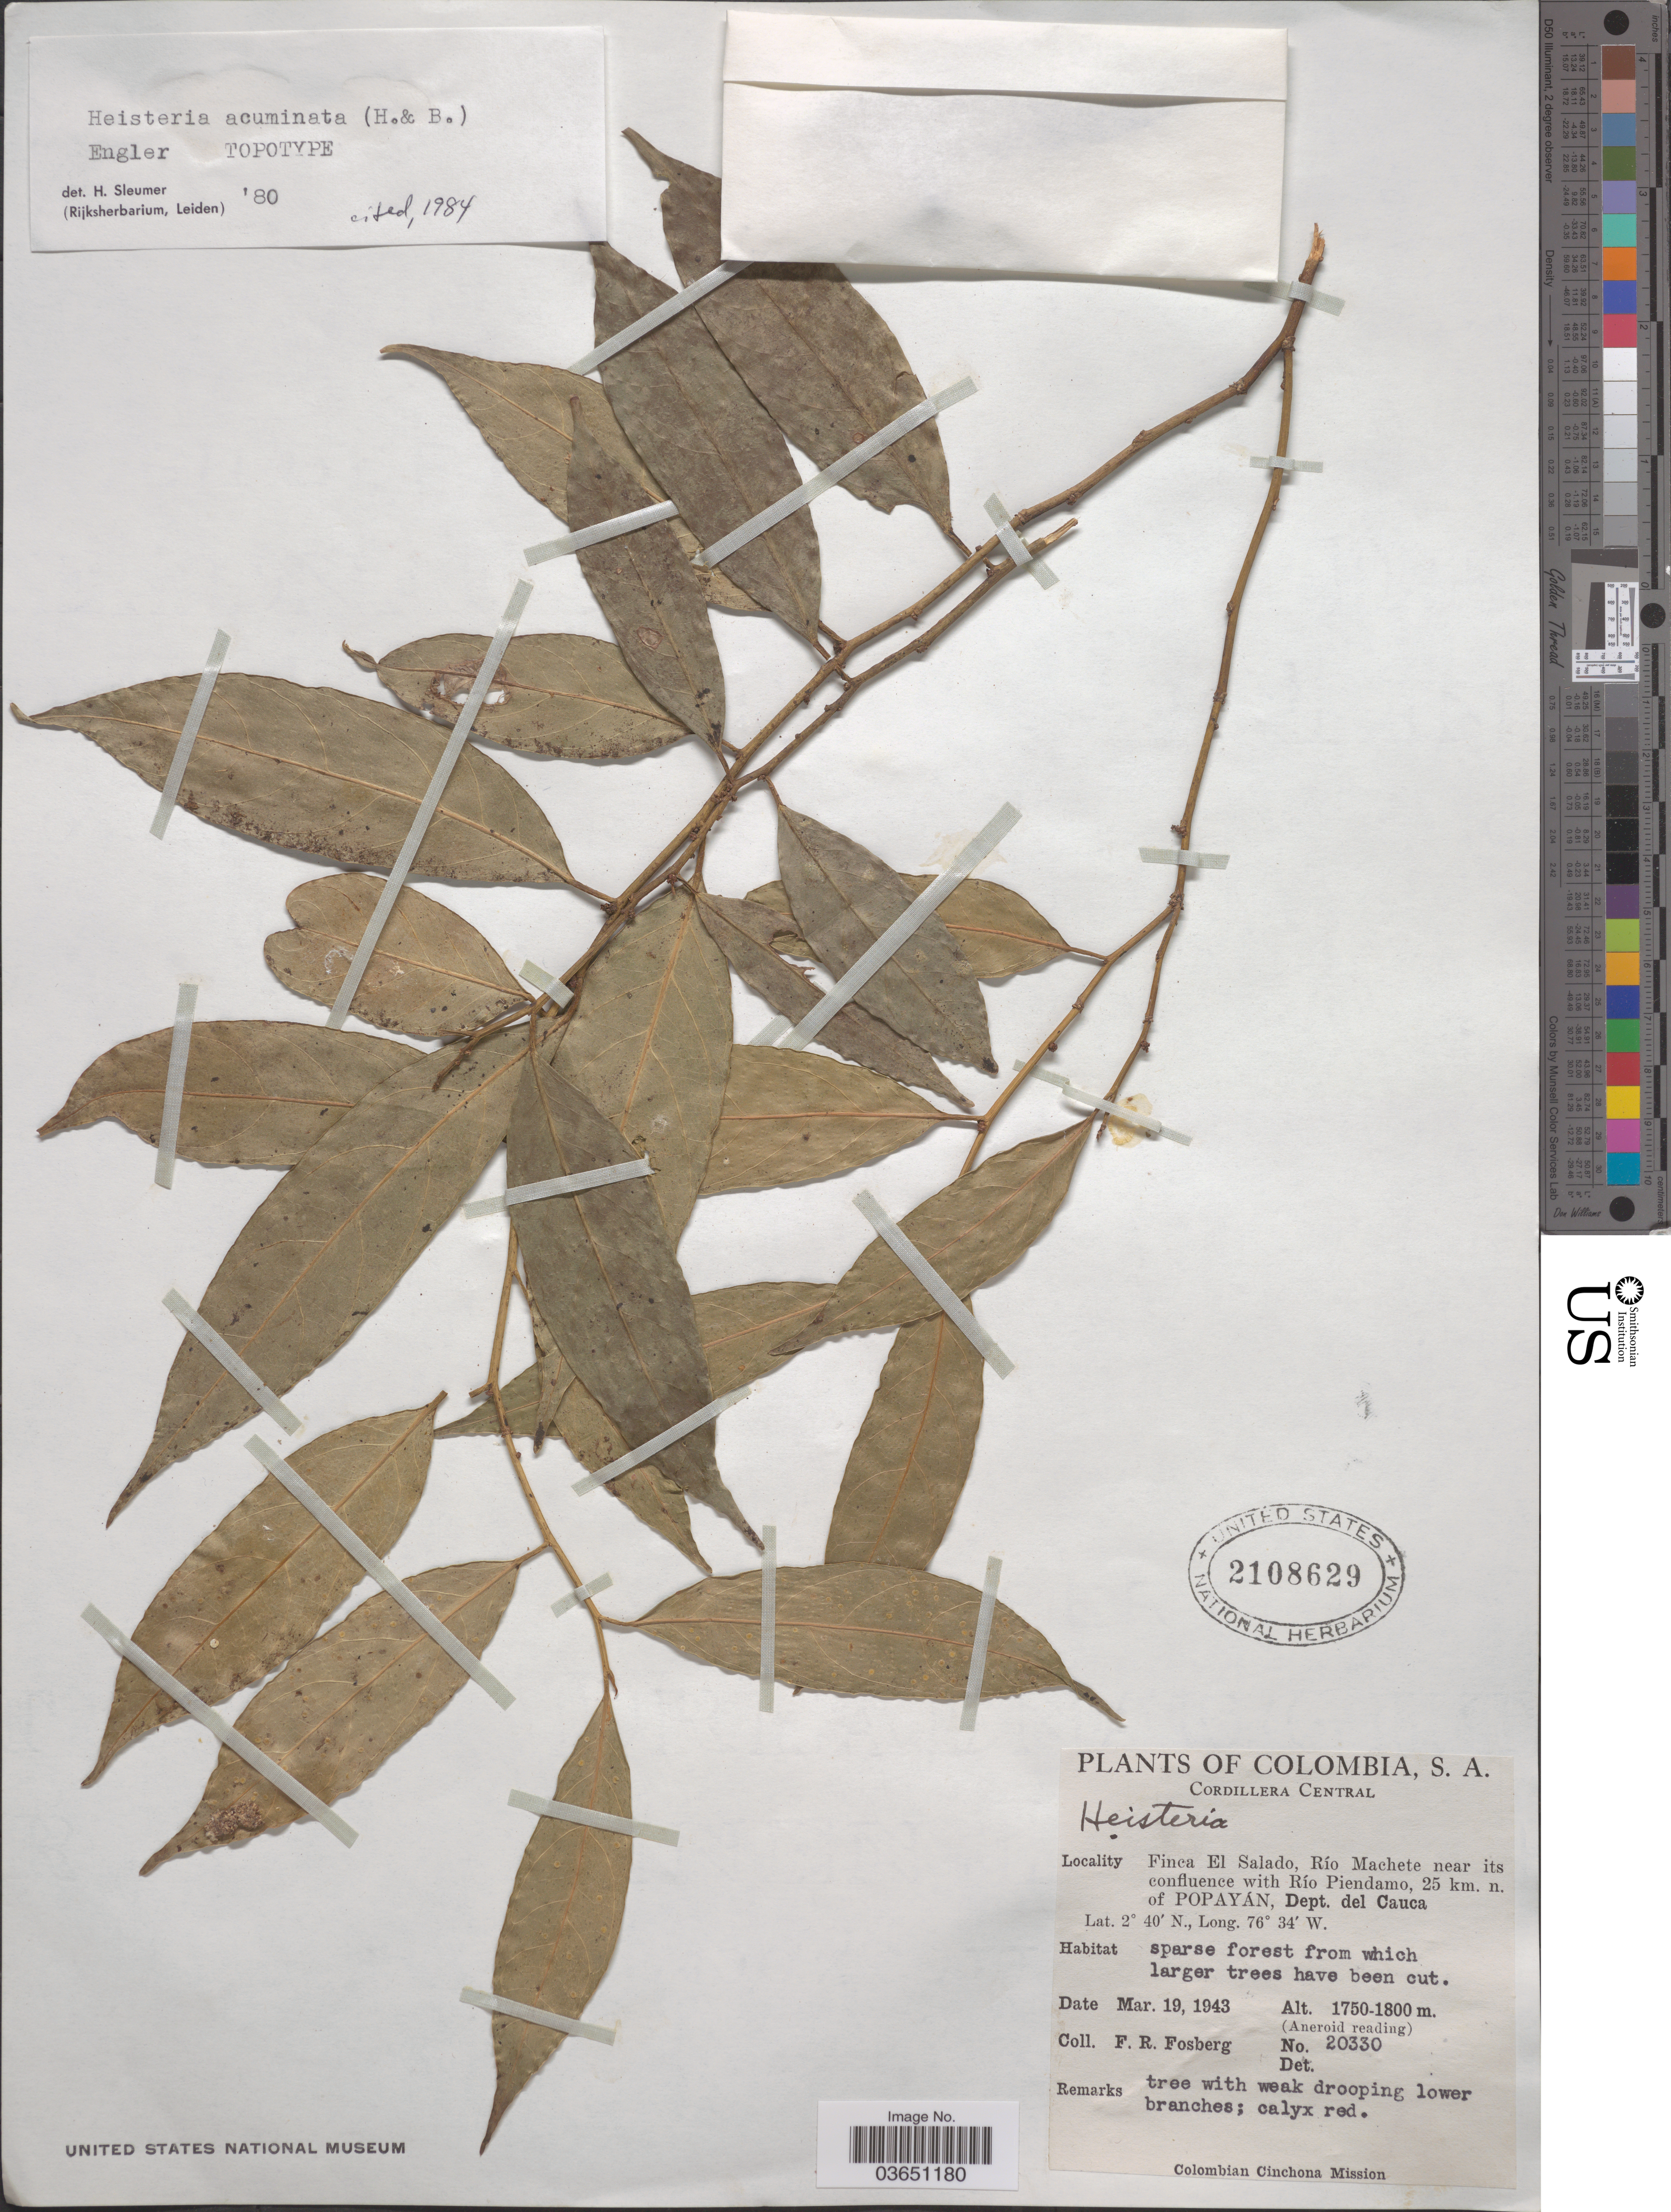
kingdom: Plantae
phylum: Tracheophyta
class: Magnoliopsida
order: Santalales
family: Erythropalaceae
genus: Heisteria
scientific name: Heisteria acuminata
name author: (Humb. & Bonpl.) Engl.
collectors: F. R. Fosberg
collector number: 20330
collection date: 1943-03-19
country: Colombia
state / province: Cauca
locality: Cordillera Central. Finca El Salado, Río Machete near its confluence with Río Piendamo, 25 km. n. of Popayán, Dept. del Cauca.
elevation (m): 1750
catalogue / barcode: US 2108629